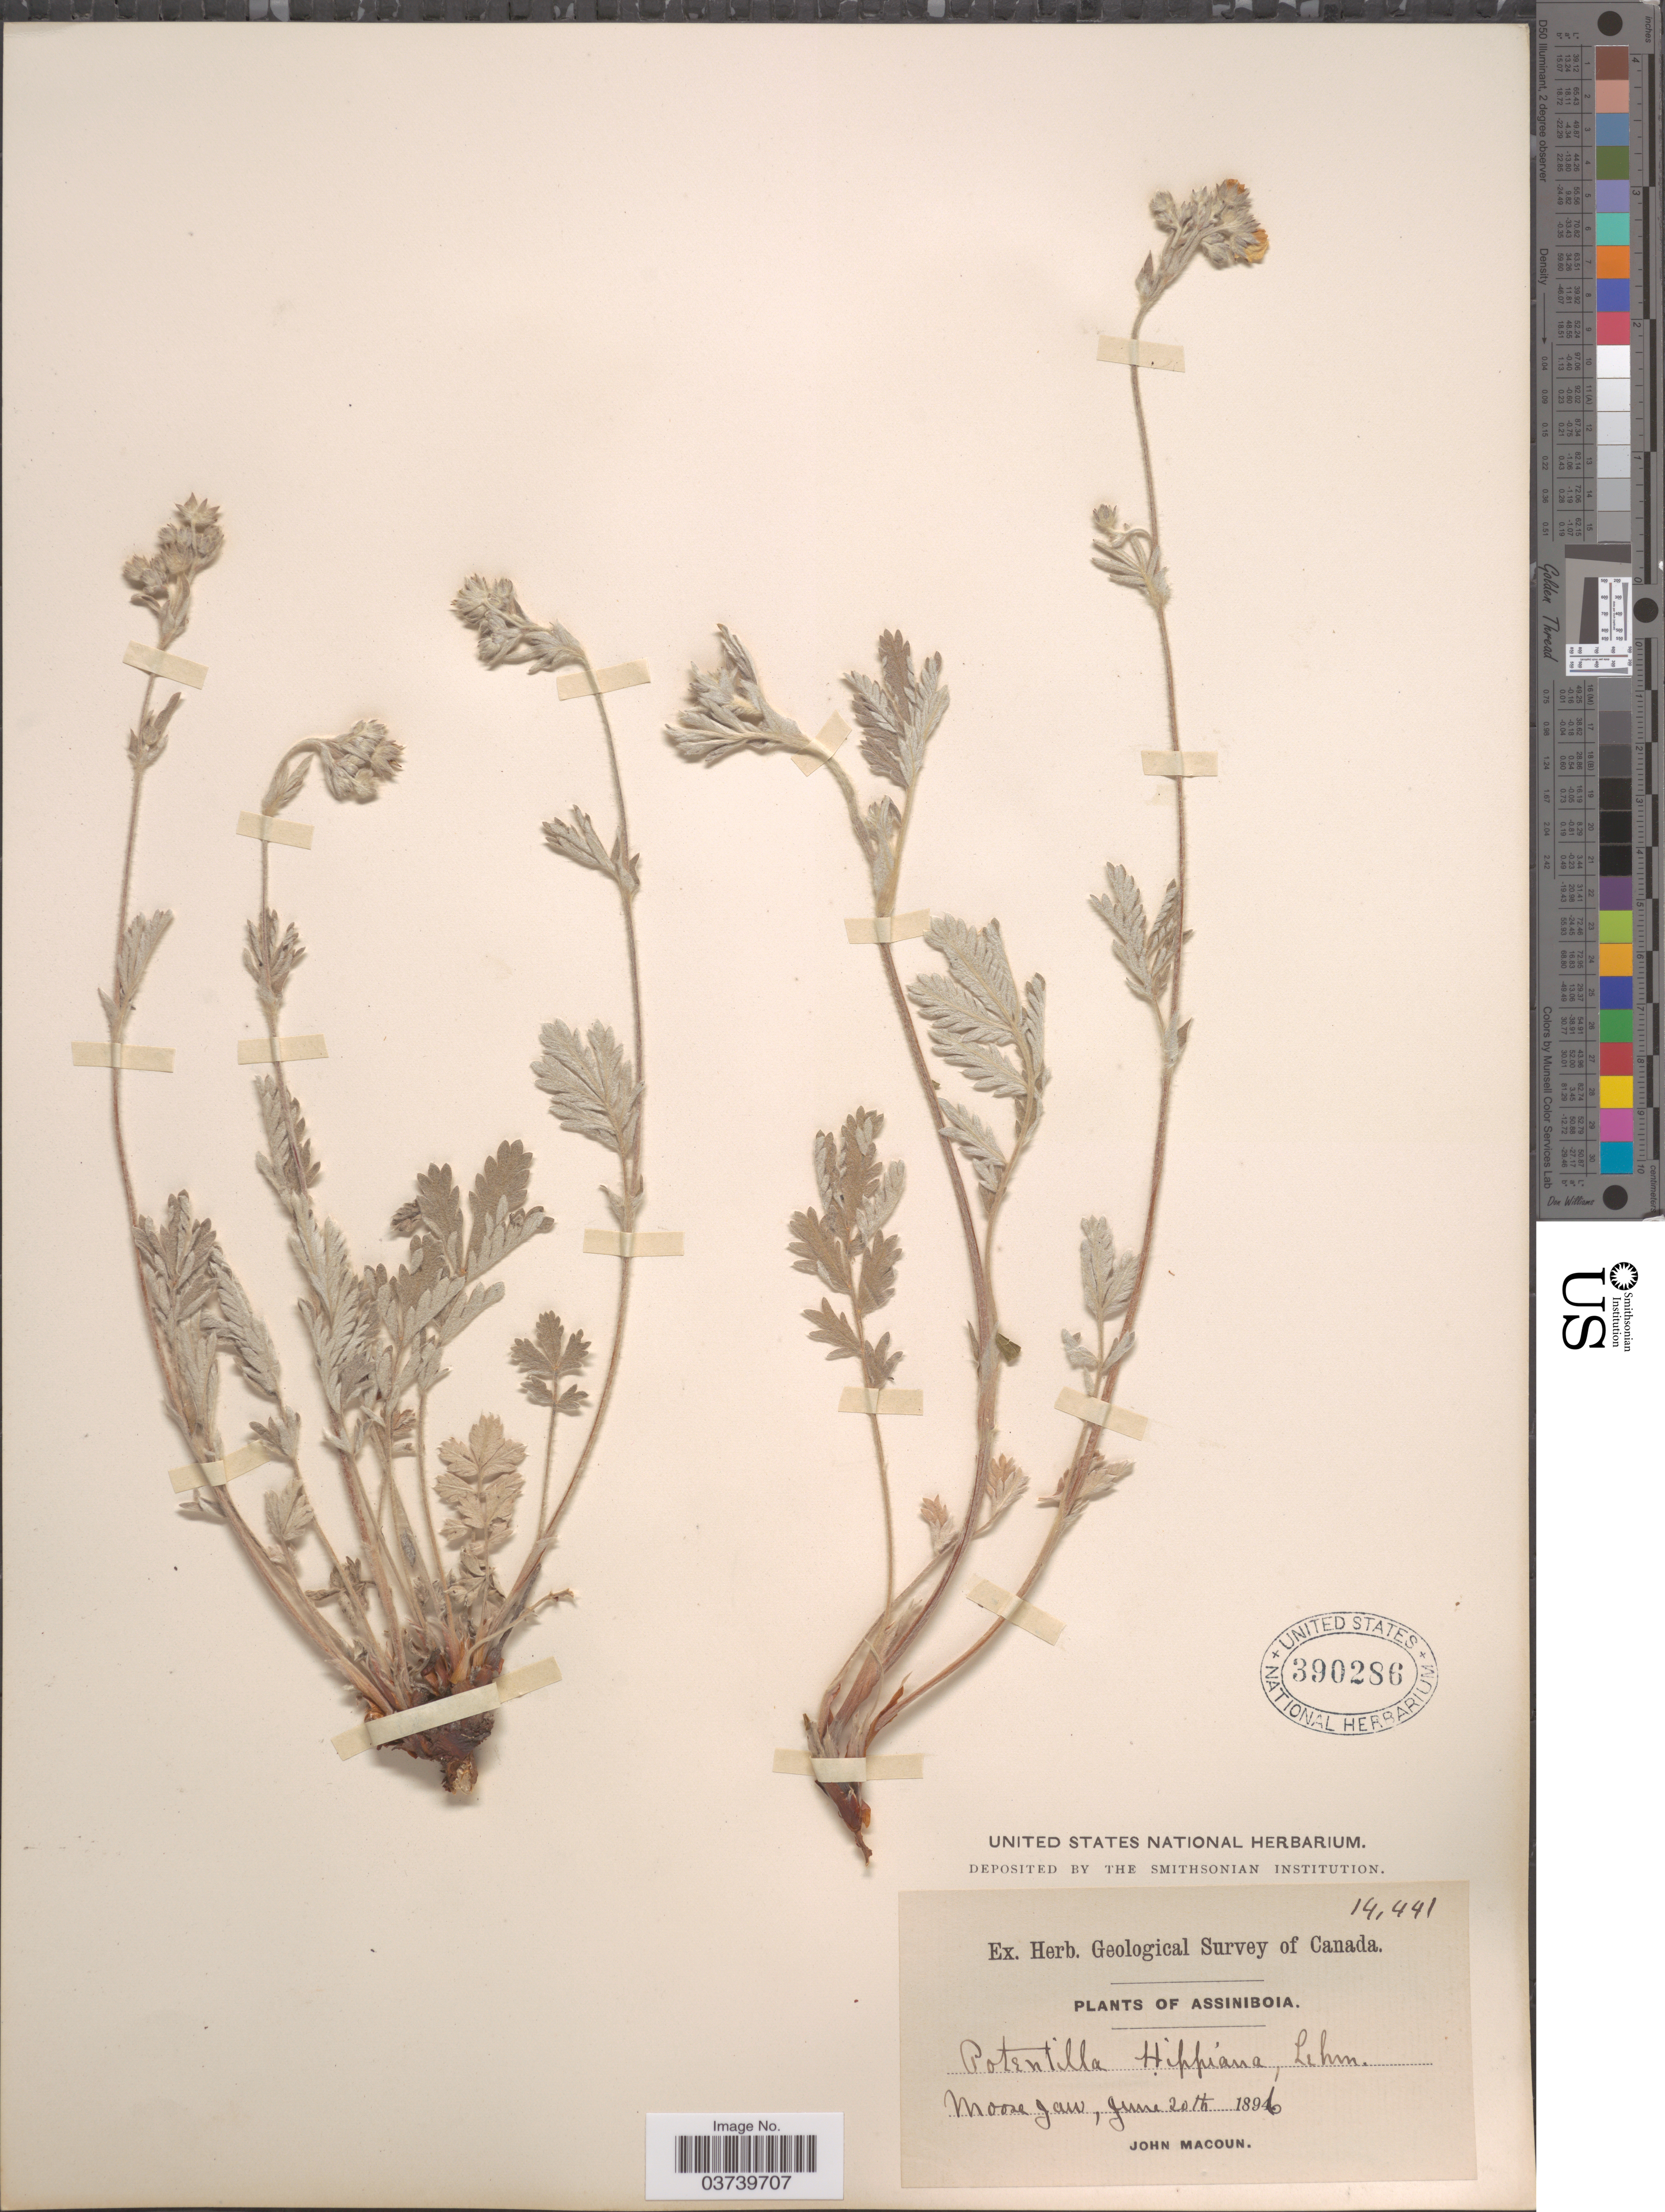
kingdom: Plantae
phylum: Tracheophyta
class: Magnoliopsida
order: Rosales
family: Rosaceae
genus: Potentilla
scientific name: Potentilla hippiana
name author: Lehm.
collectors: J. Macoun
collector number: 14441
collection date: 1896-06-20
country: Canada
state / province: Saskatchewan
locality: Assiniboia. Moose Jaw.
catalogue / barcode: US 390286